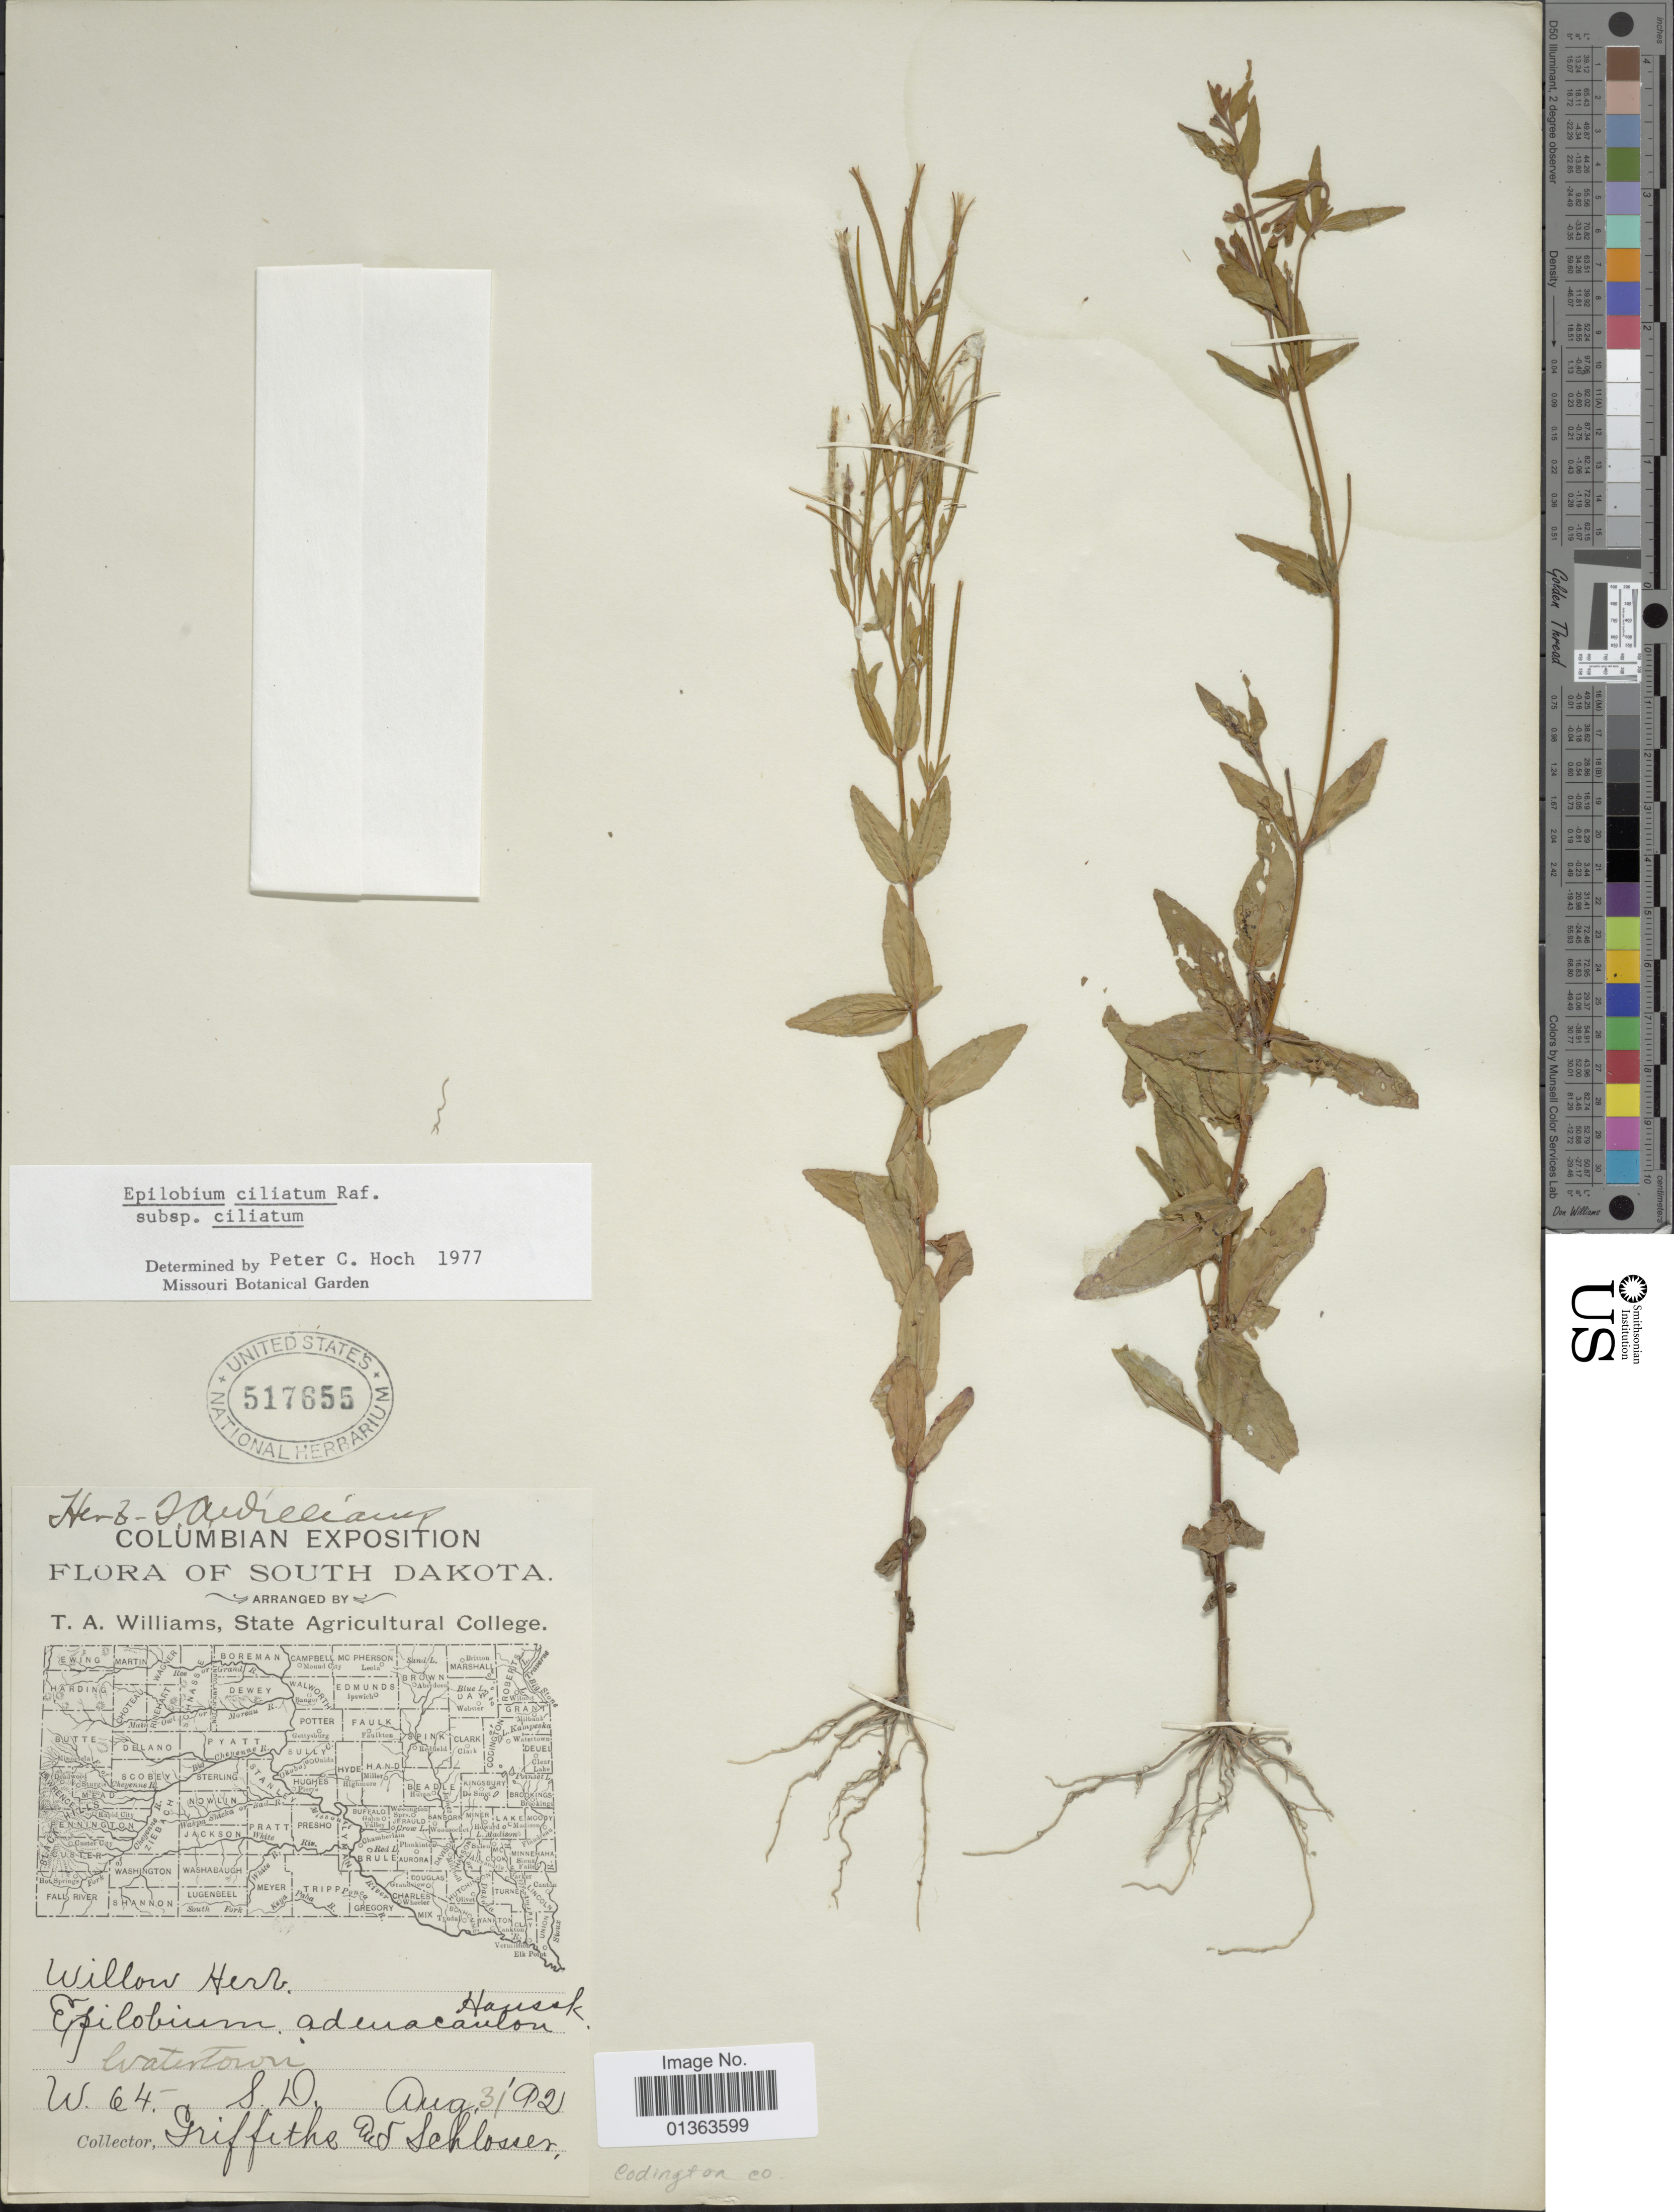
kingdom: Plantae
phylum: Tracheophyta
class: Magnoliopsida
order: Myrtales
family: Onagraceae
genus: Epilobium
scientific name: Epilobium ciliatum subsp. ciliatum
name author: Raf.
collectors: -- Griffiths & -. Schlosser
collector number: W 64 ?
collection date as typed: Transcribed d/m/y: 31/8/92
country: United States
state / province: South Dakota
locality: Watertown.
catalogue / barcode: US 517655